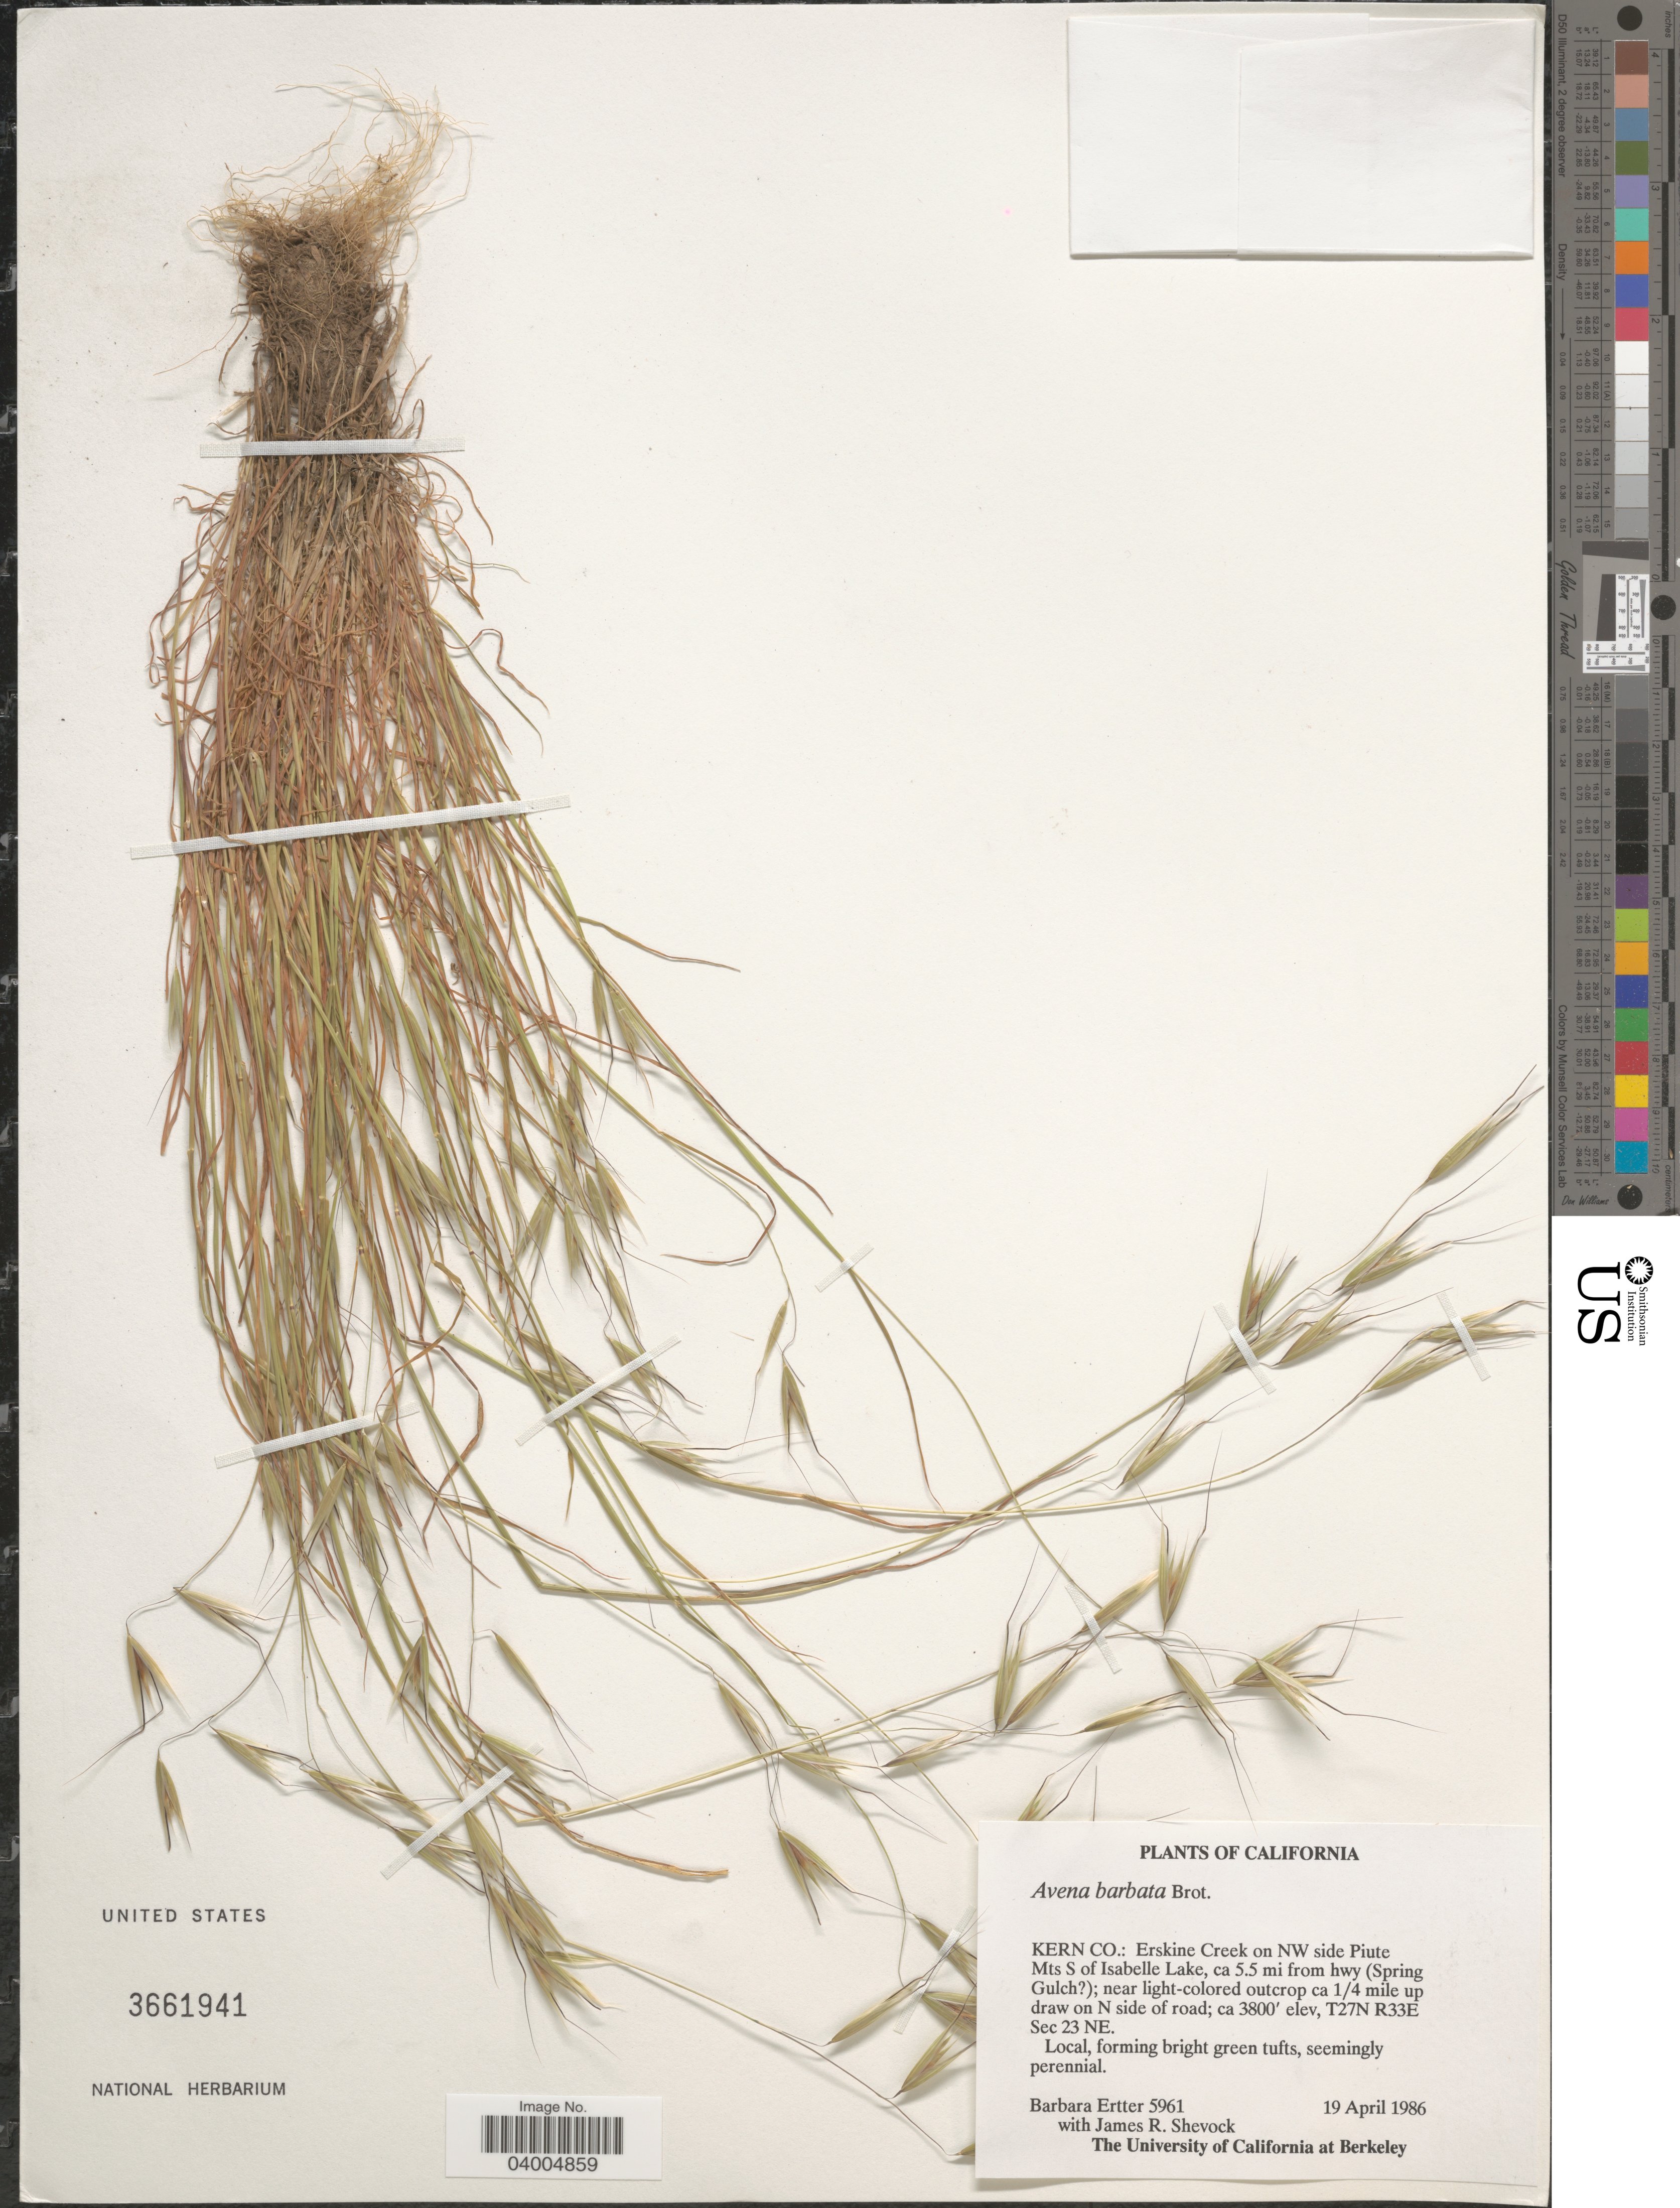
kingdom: Plantae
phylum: Tracheophyta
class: Liliopsida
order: Poales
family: Poaceae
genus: Avena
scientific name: Avena barbata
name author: Pott ex Link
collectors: B. Ertter & J. R. Shevock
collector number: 5961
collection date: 1986-04-19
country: United States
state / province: California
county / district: Kern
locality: Kern Co.: Erskine Creek on NW side Piute Mts S of Isabelle Lake, ca. 5.5 mi from hwy (Spring Gulch [unsure placement]); near light-colored outcrop ca 1/4 mile up draw on N side of road. T27N R33E Sec 23 NE.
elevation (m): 1158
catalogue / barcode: US 3661941